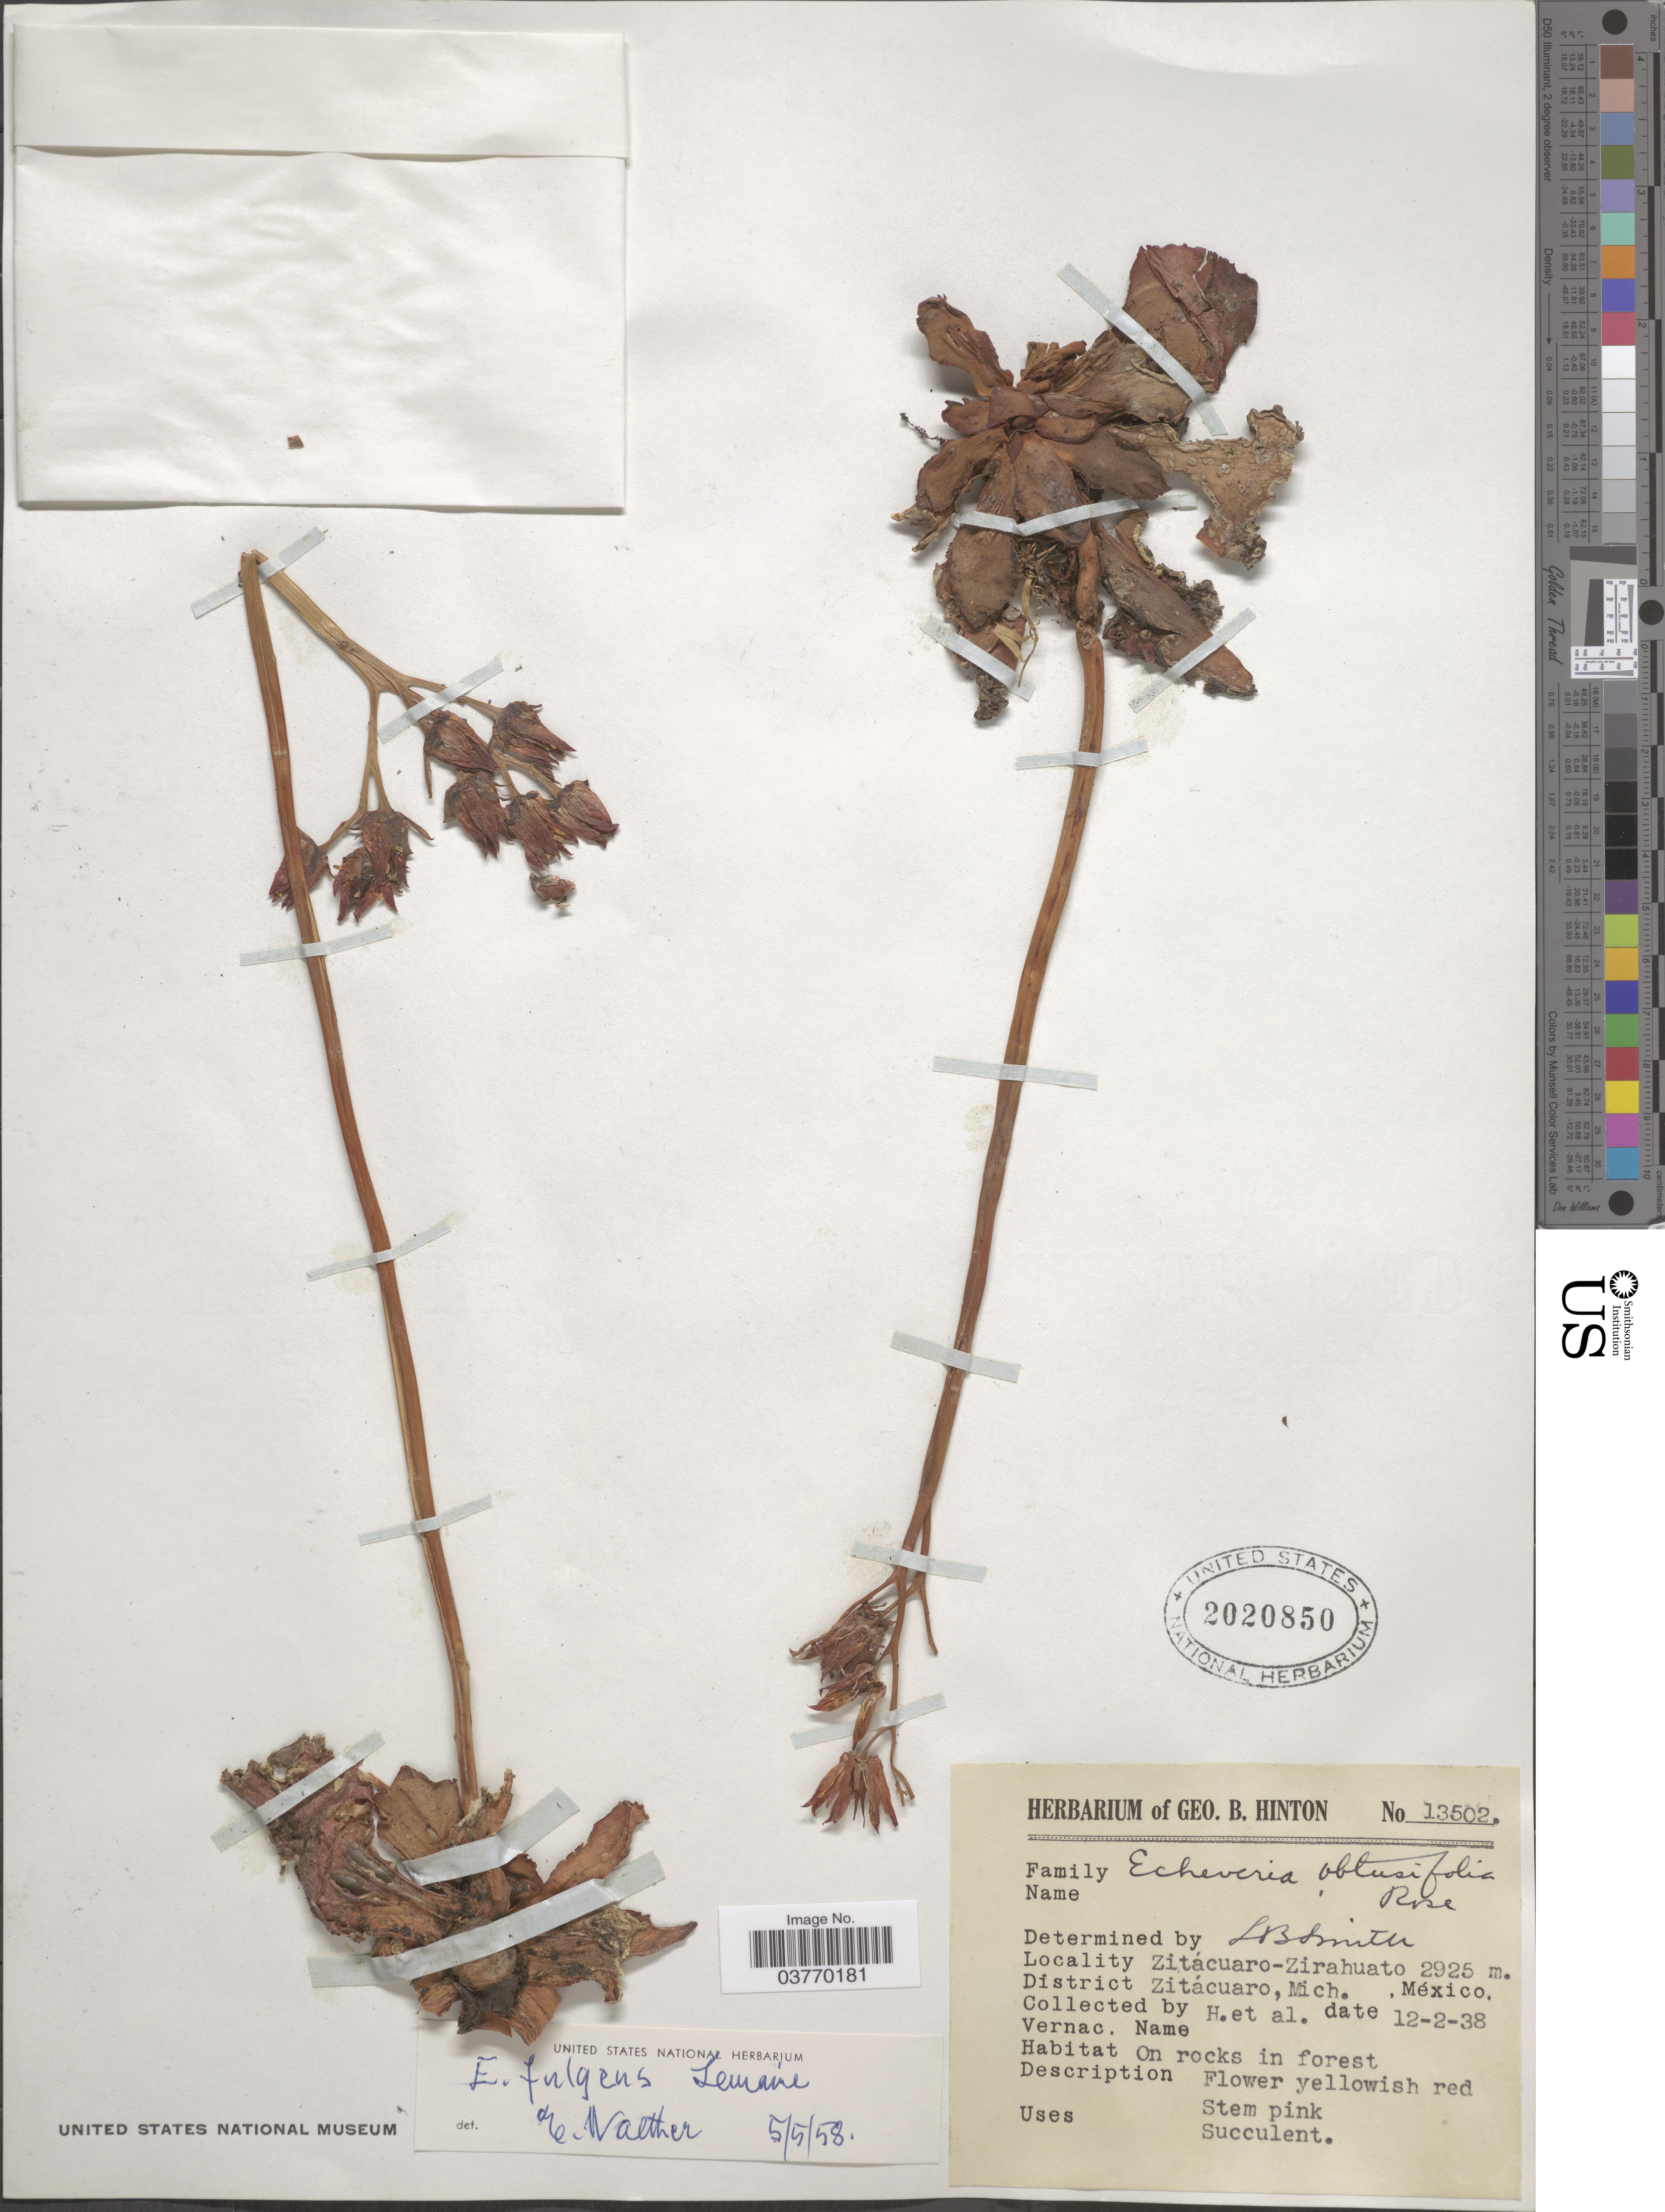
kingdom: Plantae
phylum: Tracheophyta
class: Magnoliopsida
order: Saxifragales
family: Crassulaceae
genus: Echeveria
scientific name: Echeveria fulgens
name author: Lem.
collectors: G. B. Hinton & et al.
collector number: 13502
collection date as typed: Transcribed d/m/y: 12/2/38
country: Mexico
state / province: Michoacán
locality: Zitácuaro-Zirahuato. District Zitácuaro.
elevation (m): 2925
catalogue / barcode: US 2020850